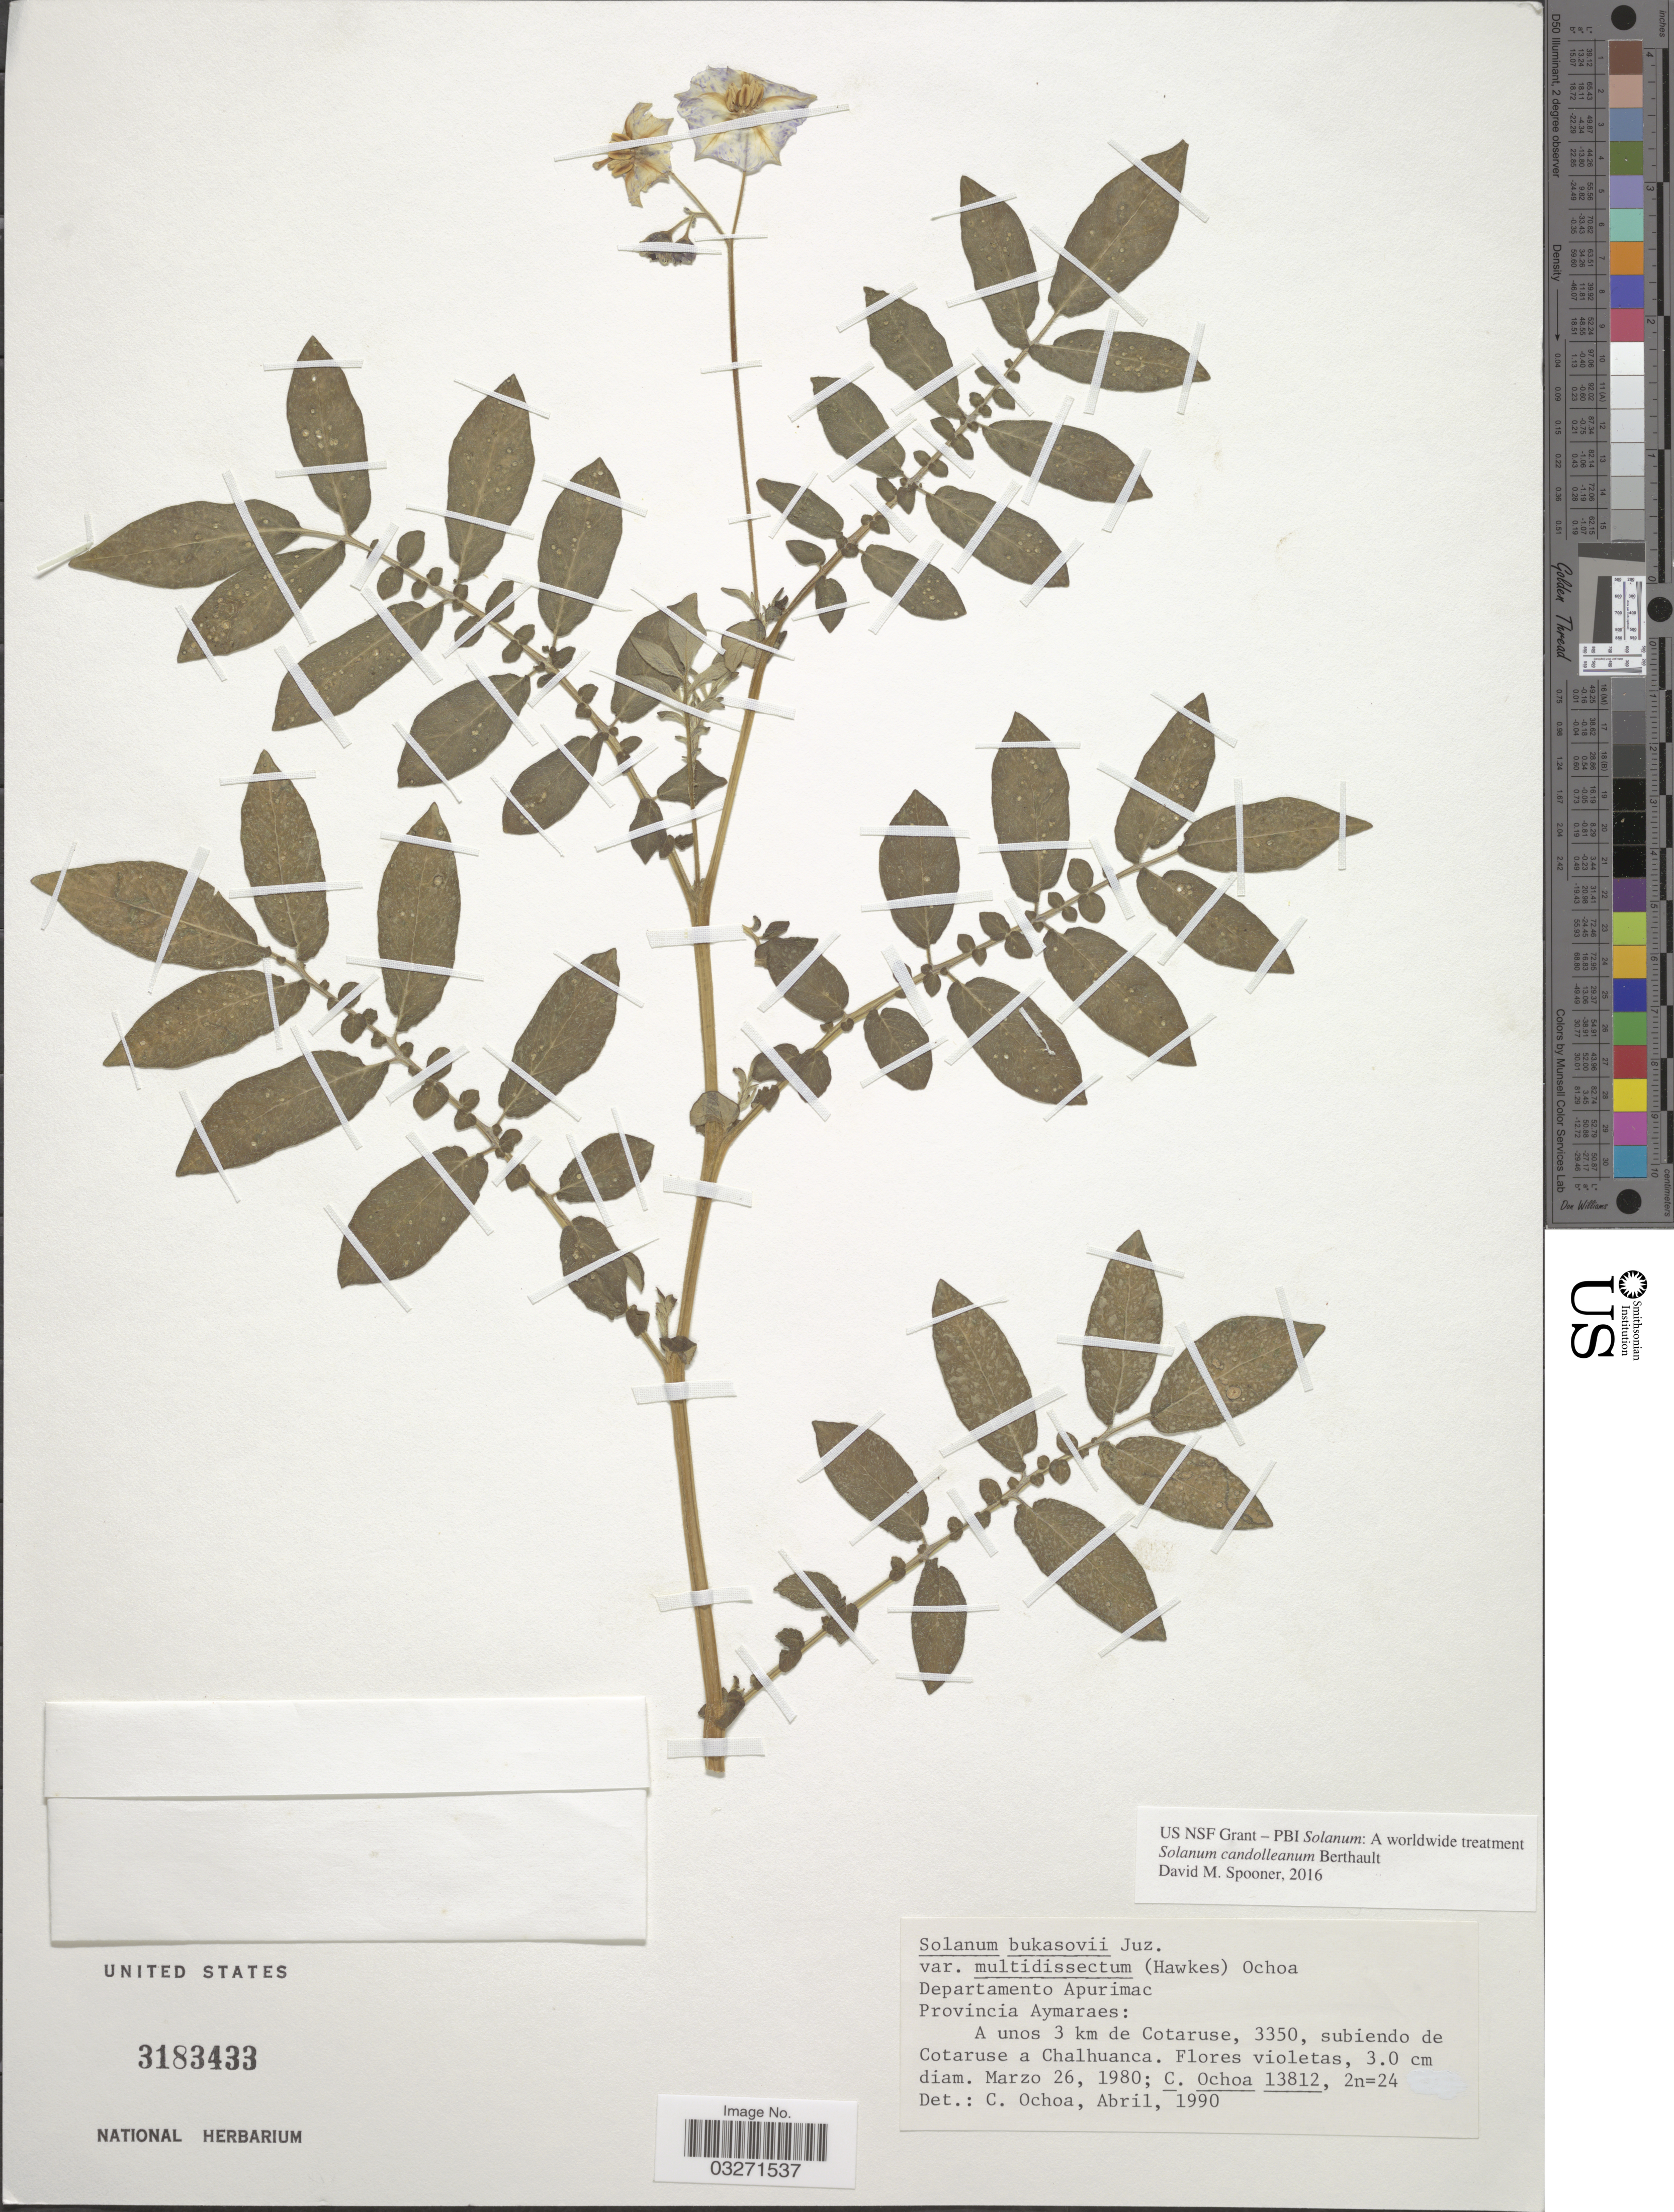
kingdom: Plantae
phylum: Tracheophyta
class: Magnoliopsida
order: Solanales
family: Solanaceae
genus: Solanum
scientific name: Solanum candolleanum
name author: Berthault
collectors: C. Ochoa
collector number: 13812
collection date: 1980-03-26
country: Peru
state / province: Apurímac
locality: Departamento Apurimac. Provincia Aymaraes: A unos 3 km de Cotaruse, subiendo de Cotaruse a Chalhuanca.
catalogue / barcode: US 3183433